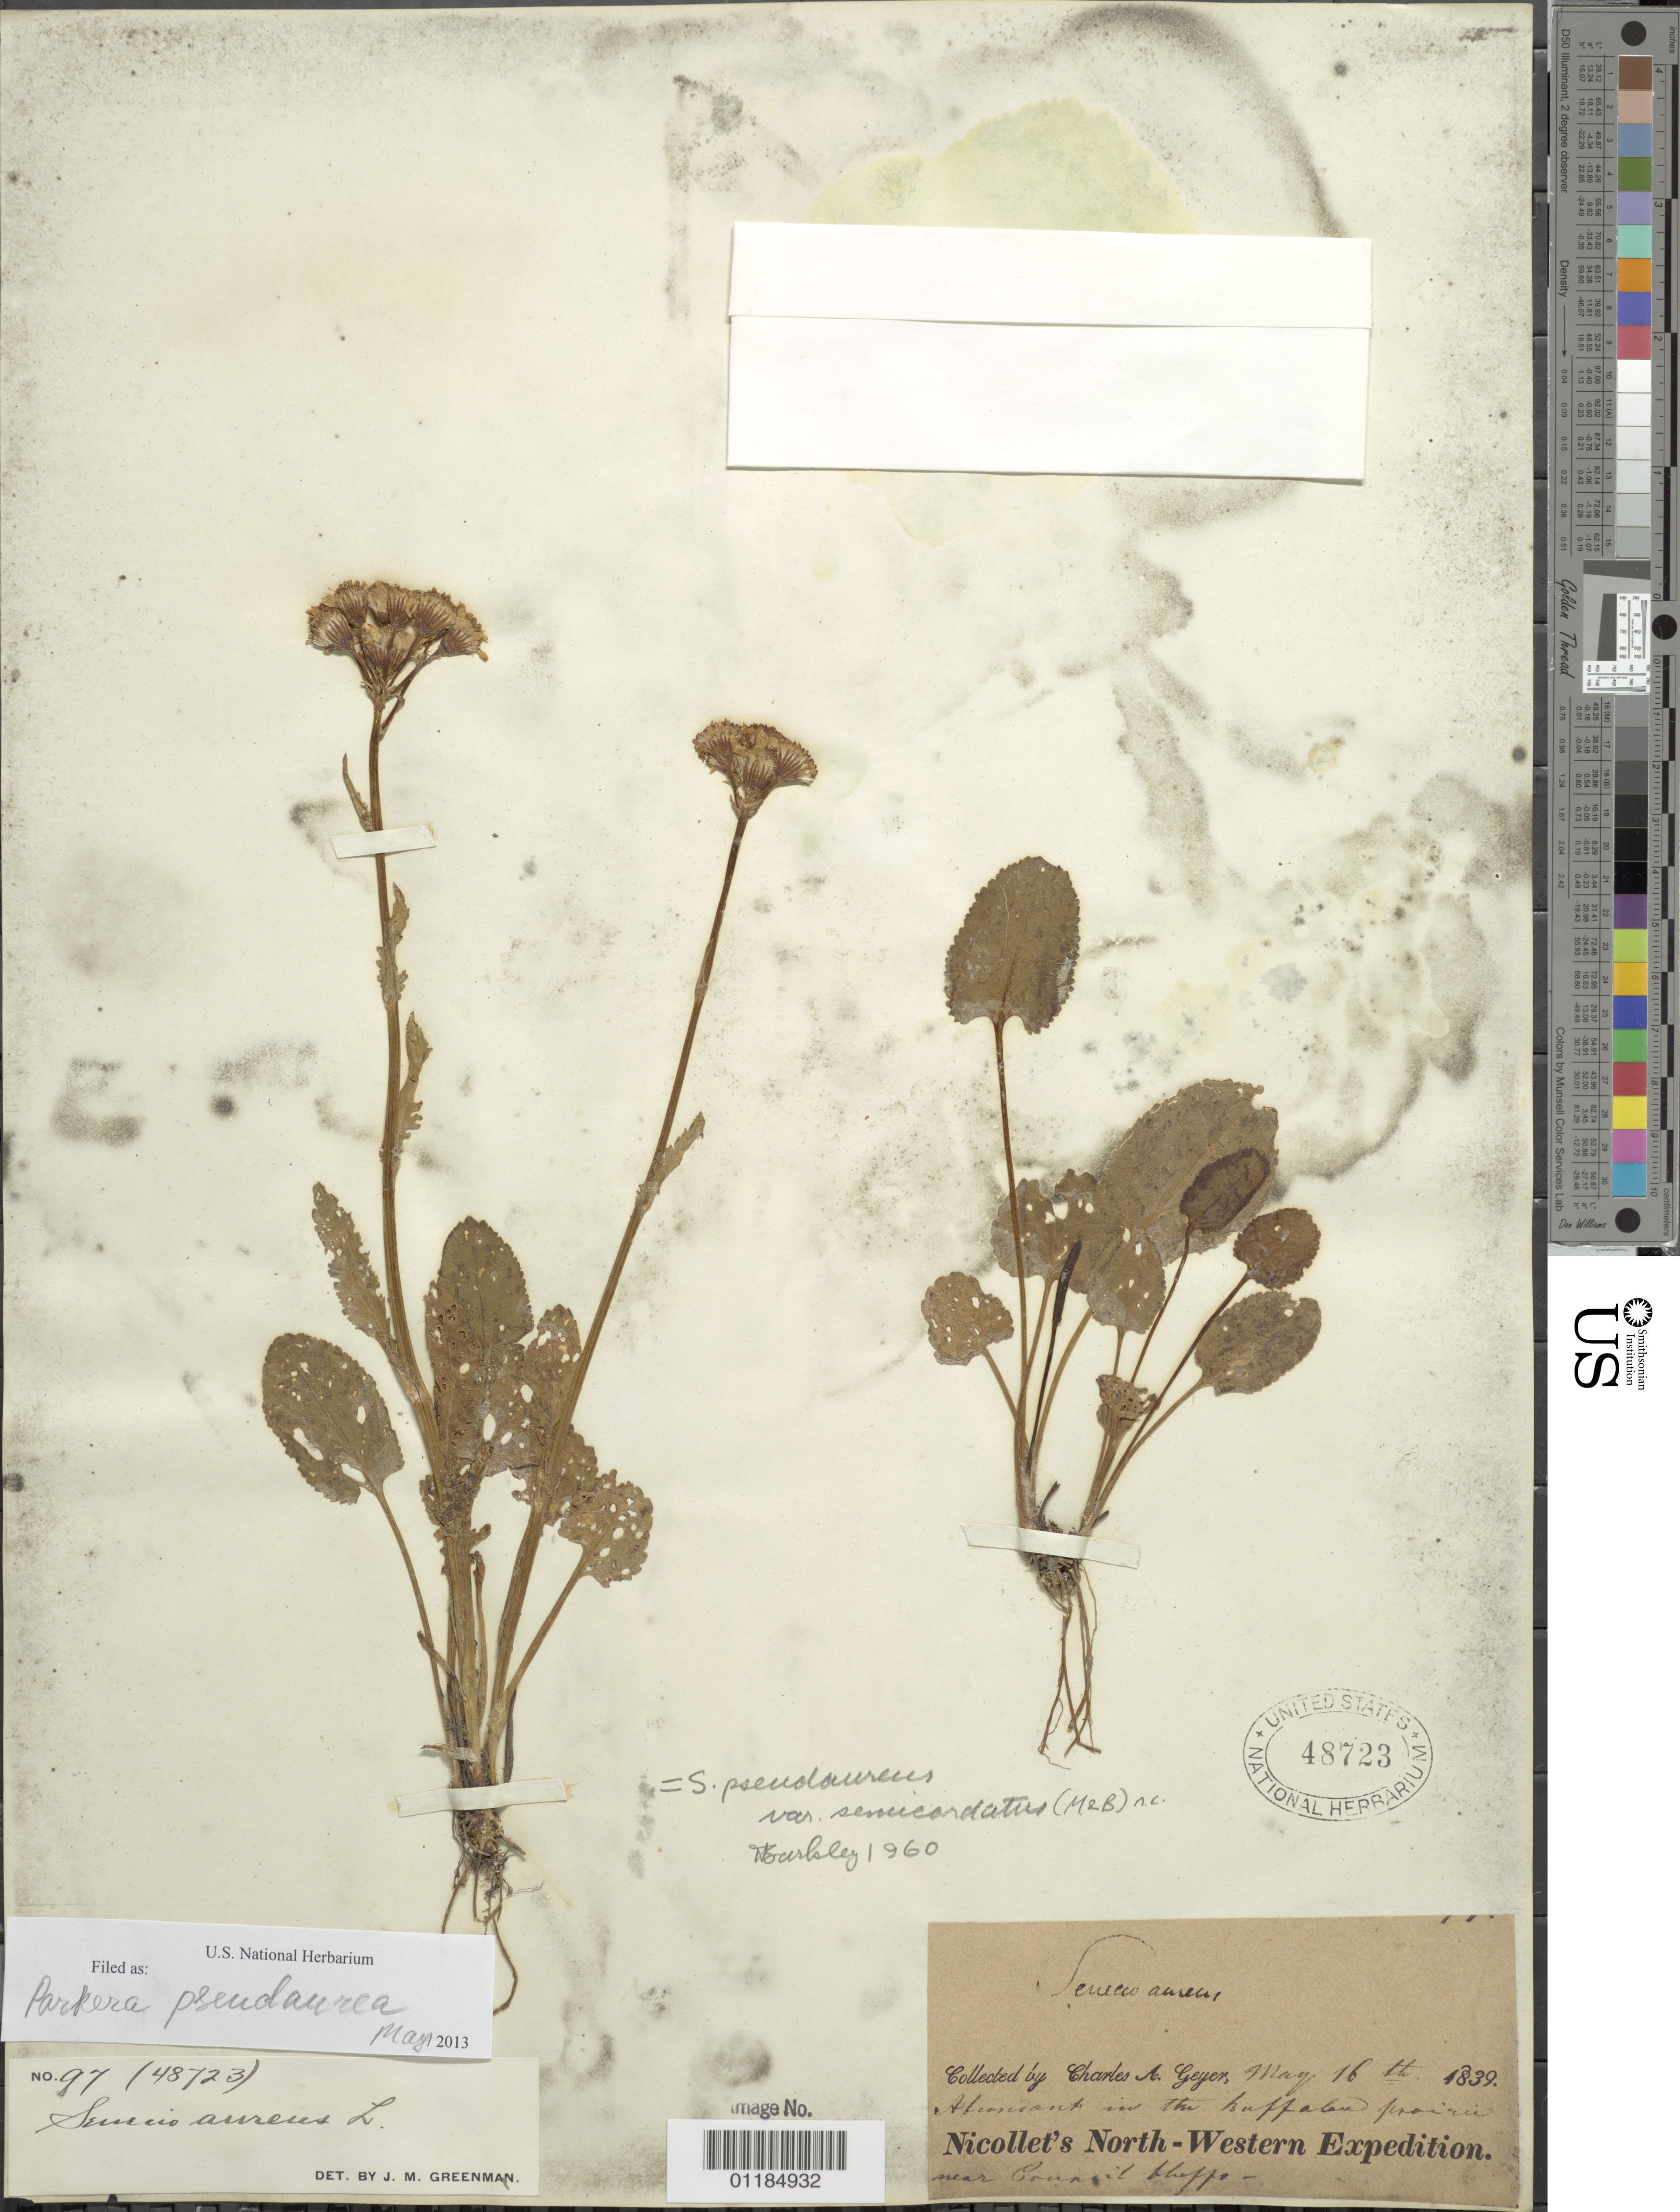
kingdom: Plantae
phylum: Tracheophyta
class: Magnoliopsida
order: Asterales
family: Asteraceae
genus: Packera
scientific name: Packera pseudaurea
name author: (Rydb.) W.A. Weber & Á. Löve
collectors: C. A. Geyer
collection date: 1839-05-16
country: United States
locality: Buffalo prairie near [...] bluffs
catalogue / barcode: US 48723